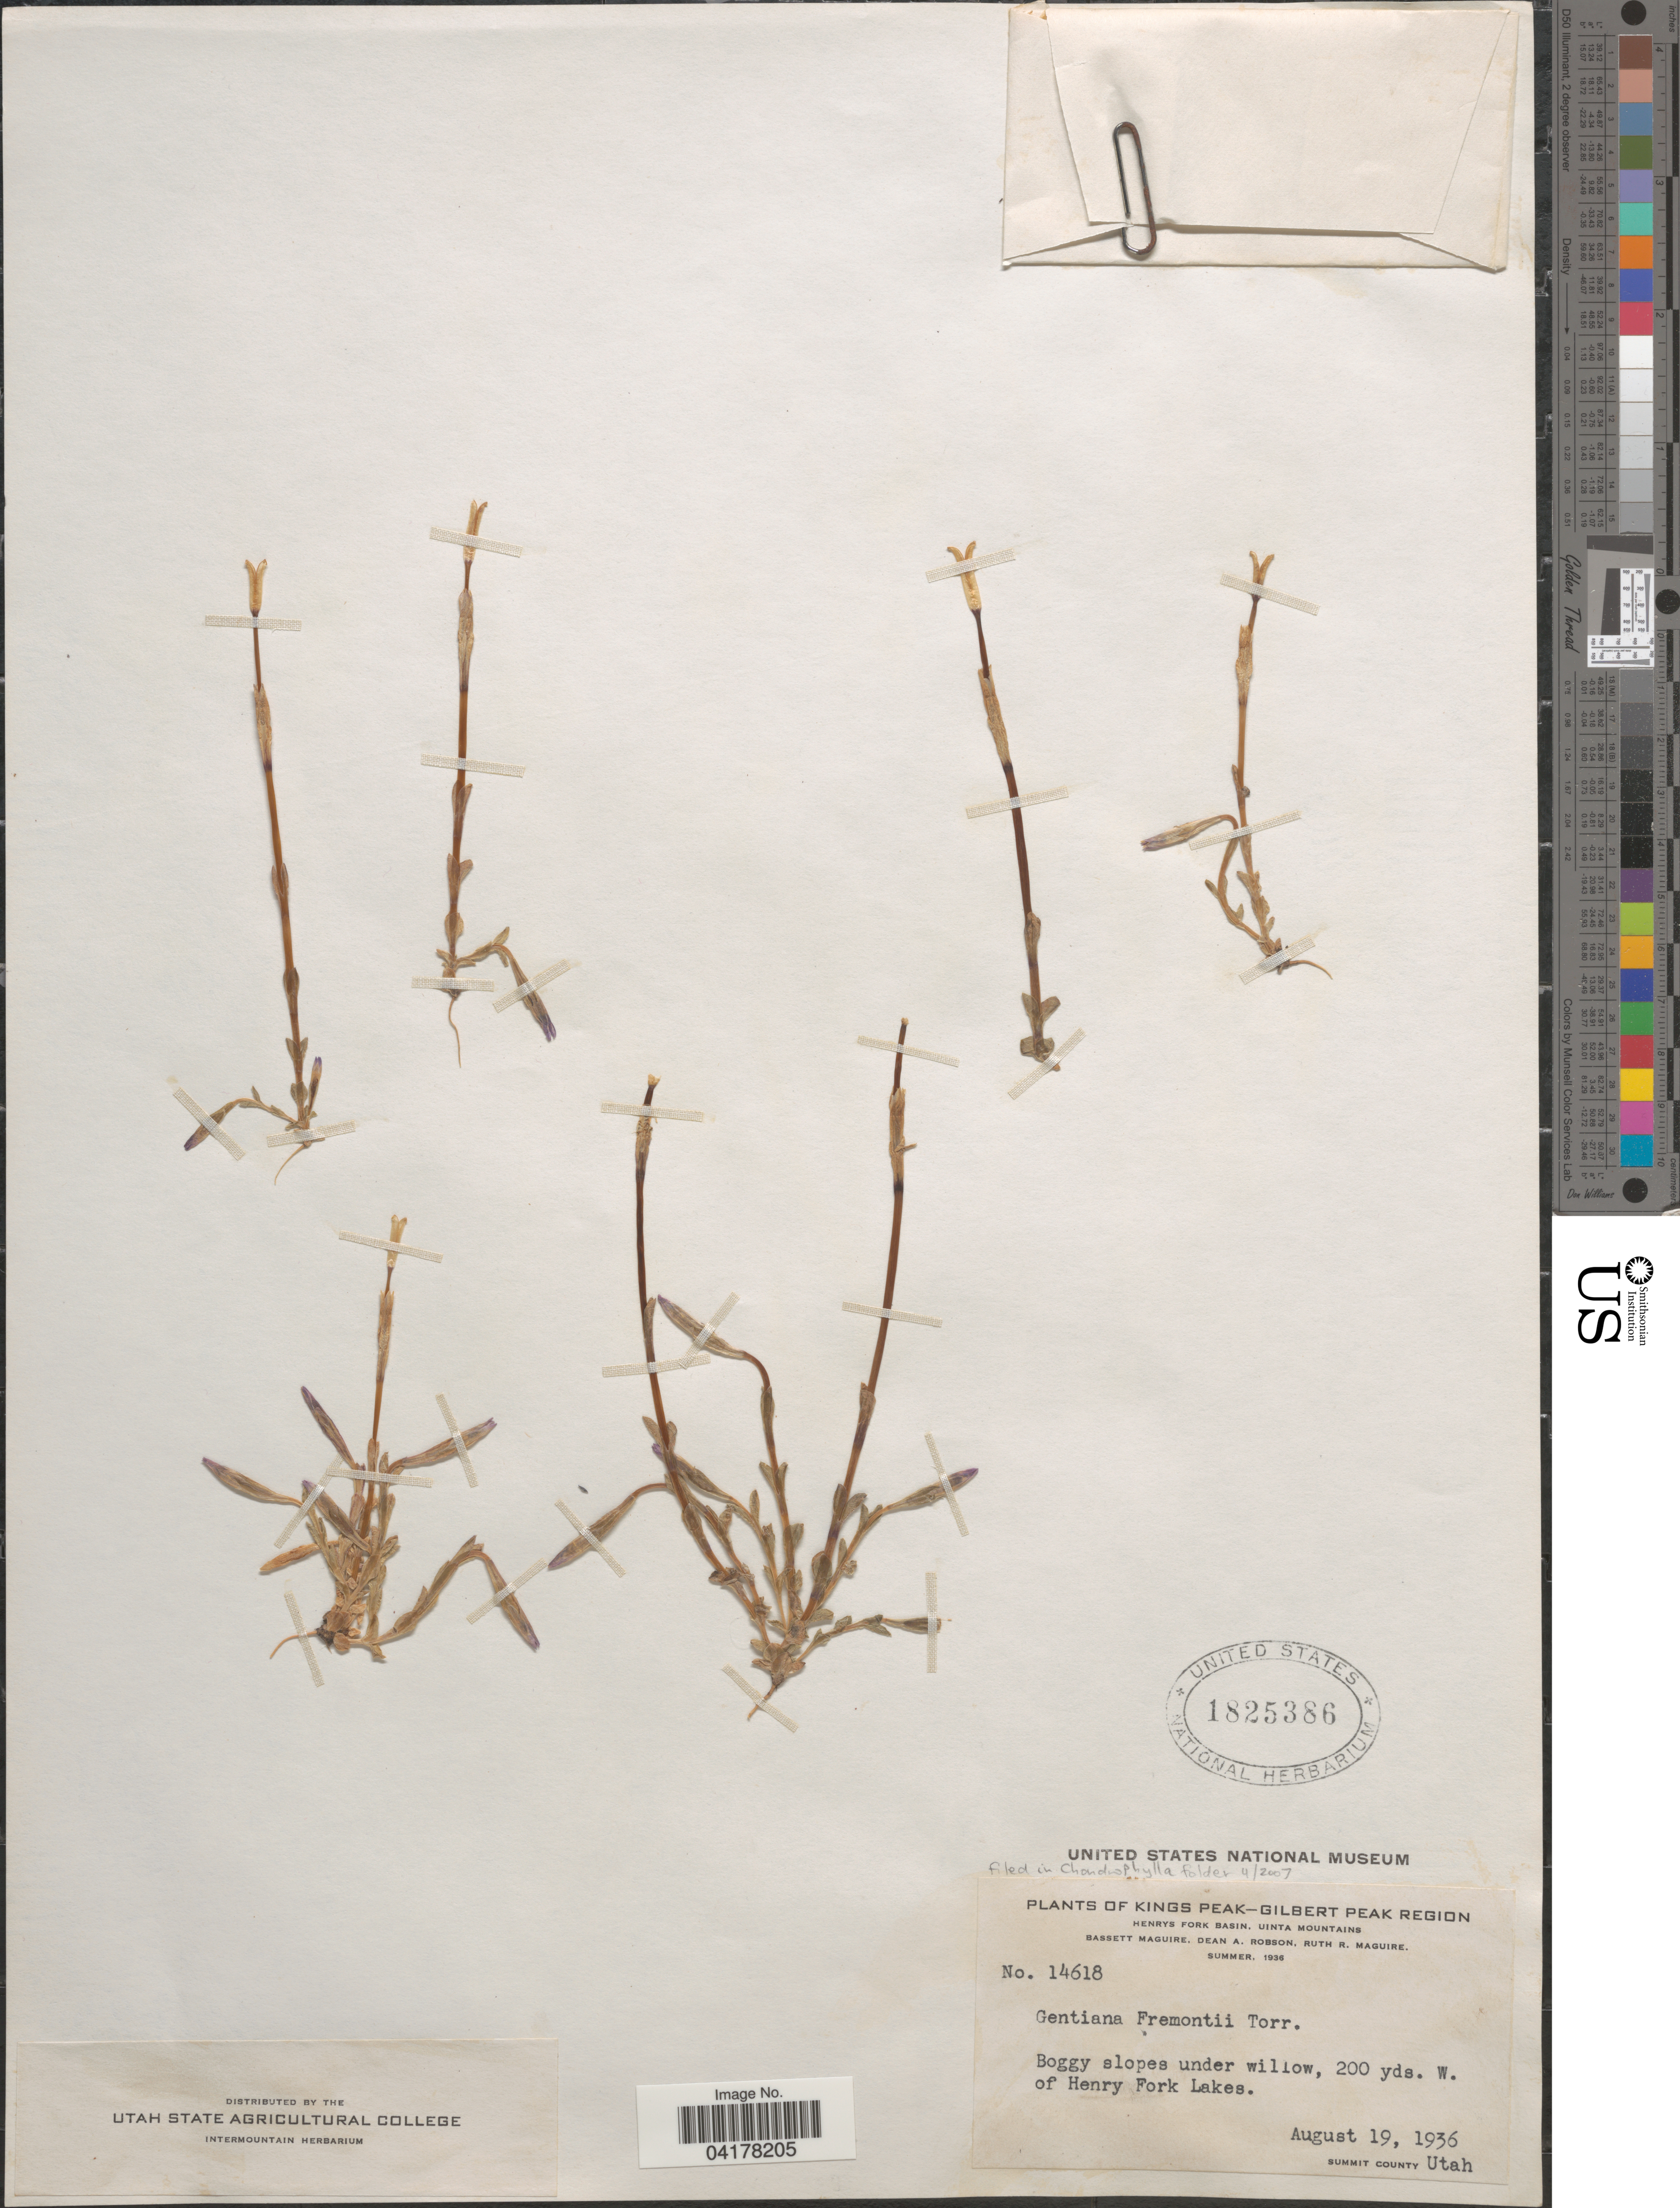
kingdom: Plantae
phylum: Tracheophyta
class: Magnoliopsida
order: Gentianales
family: Gentianaceae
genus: Gentiana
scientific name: Gentiana fremontii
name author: Torr.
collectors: B. Maguire, D. Robson & R. R. Maguire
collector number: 14618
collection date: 1936-08-19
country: United States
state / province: Utah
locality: Kings Peak-Gilbert Peak Region. Henrys Fork Basin, Uinta Mountains. Boggy slopes under willow, 200 yds. W. of Henry Fork Lakes. Summit County.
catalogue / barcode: US 1825386